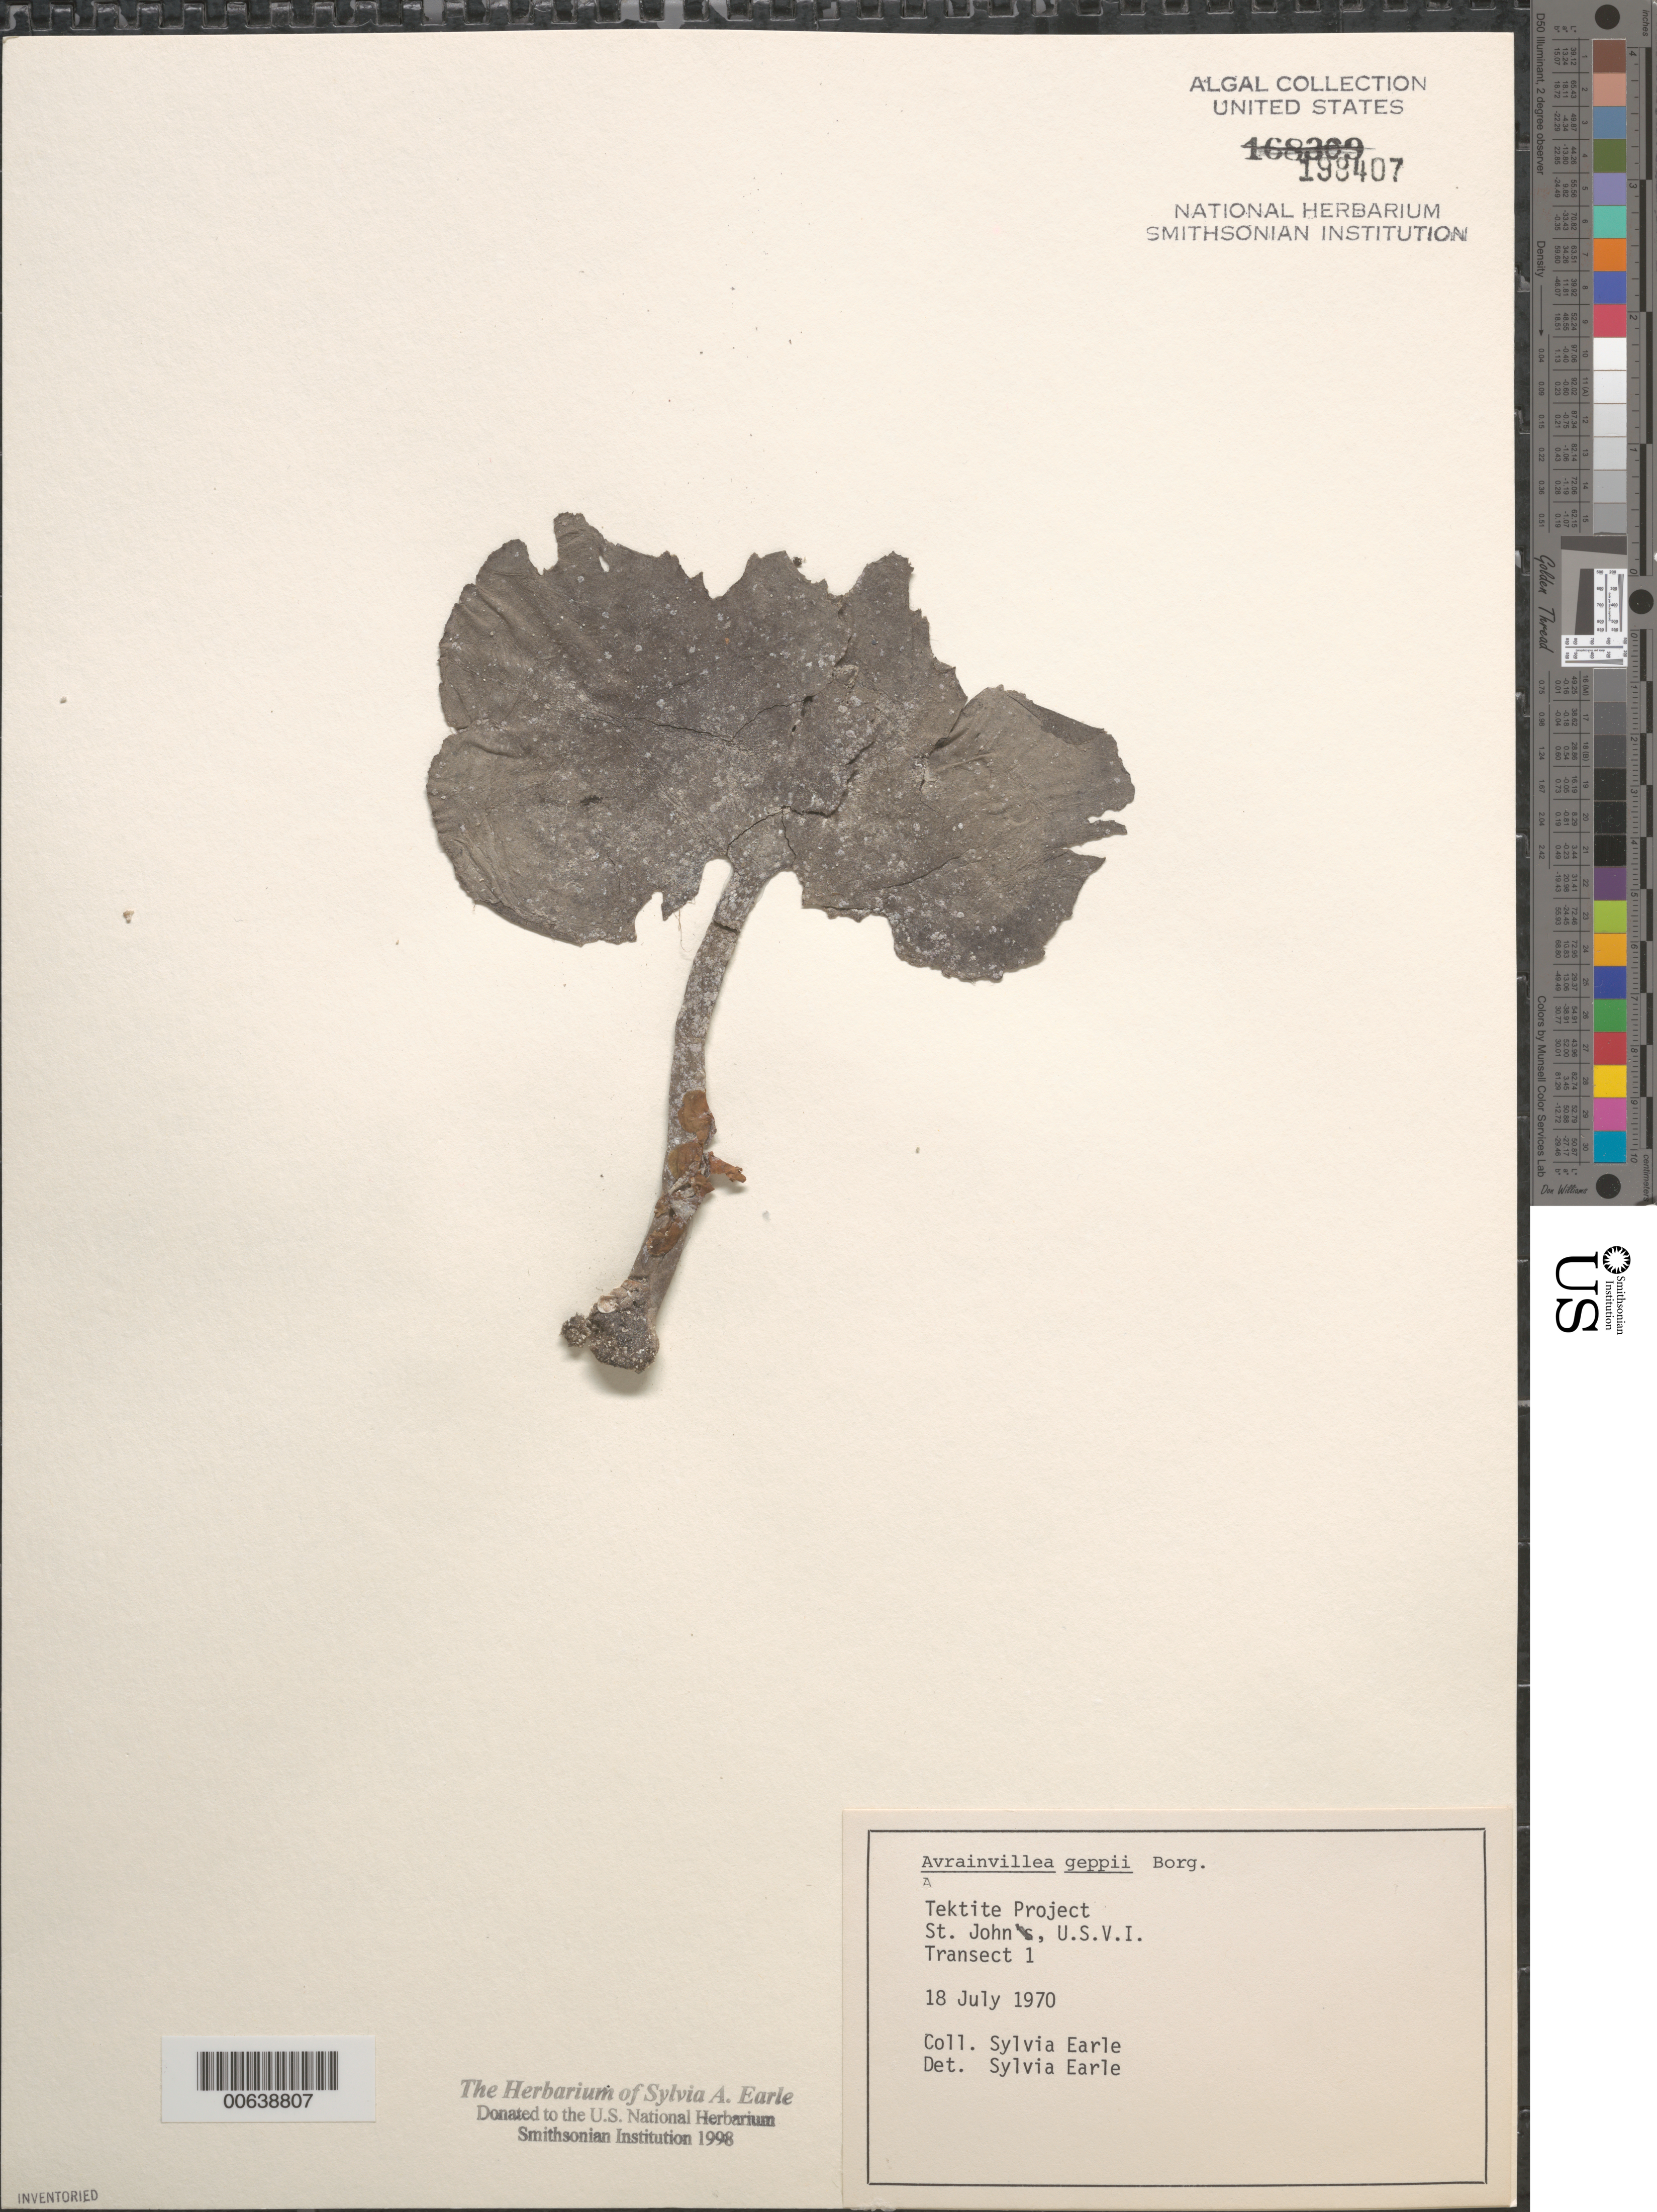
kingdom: Plantae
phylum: Chlorophyta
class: Ulvophyceae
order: Bryopsidales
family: Dichotomosiphonaceae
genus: Avrainvillea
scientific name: Avrainvillea geppiorum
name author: Børgesen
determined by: Earle, S. A.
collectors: S. A. Earle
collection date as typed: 18 Jul 1970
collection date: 1970-07-18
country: U.S. Virgin Islands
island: St. John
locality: Tektite Project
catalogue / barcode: US 198407